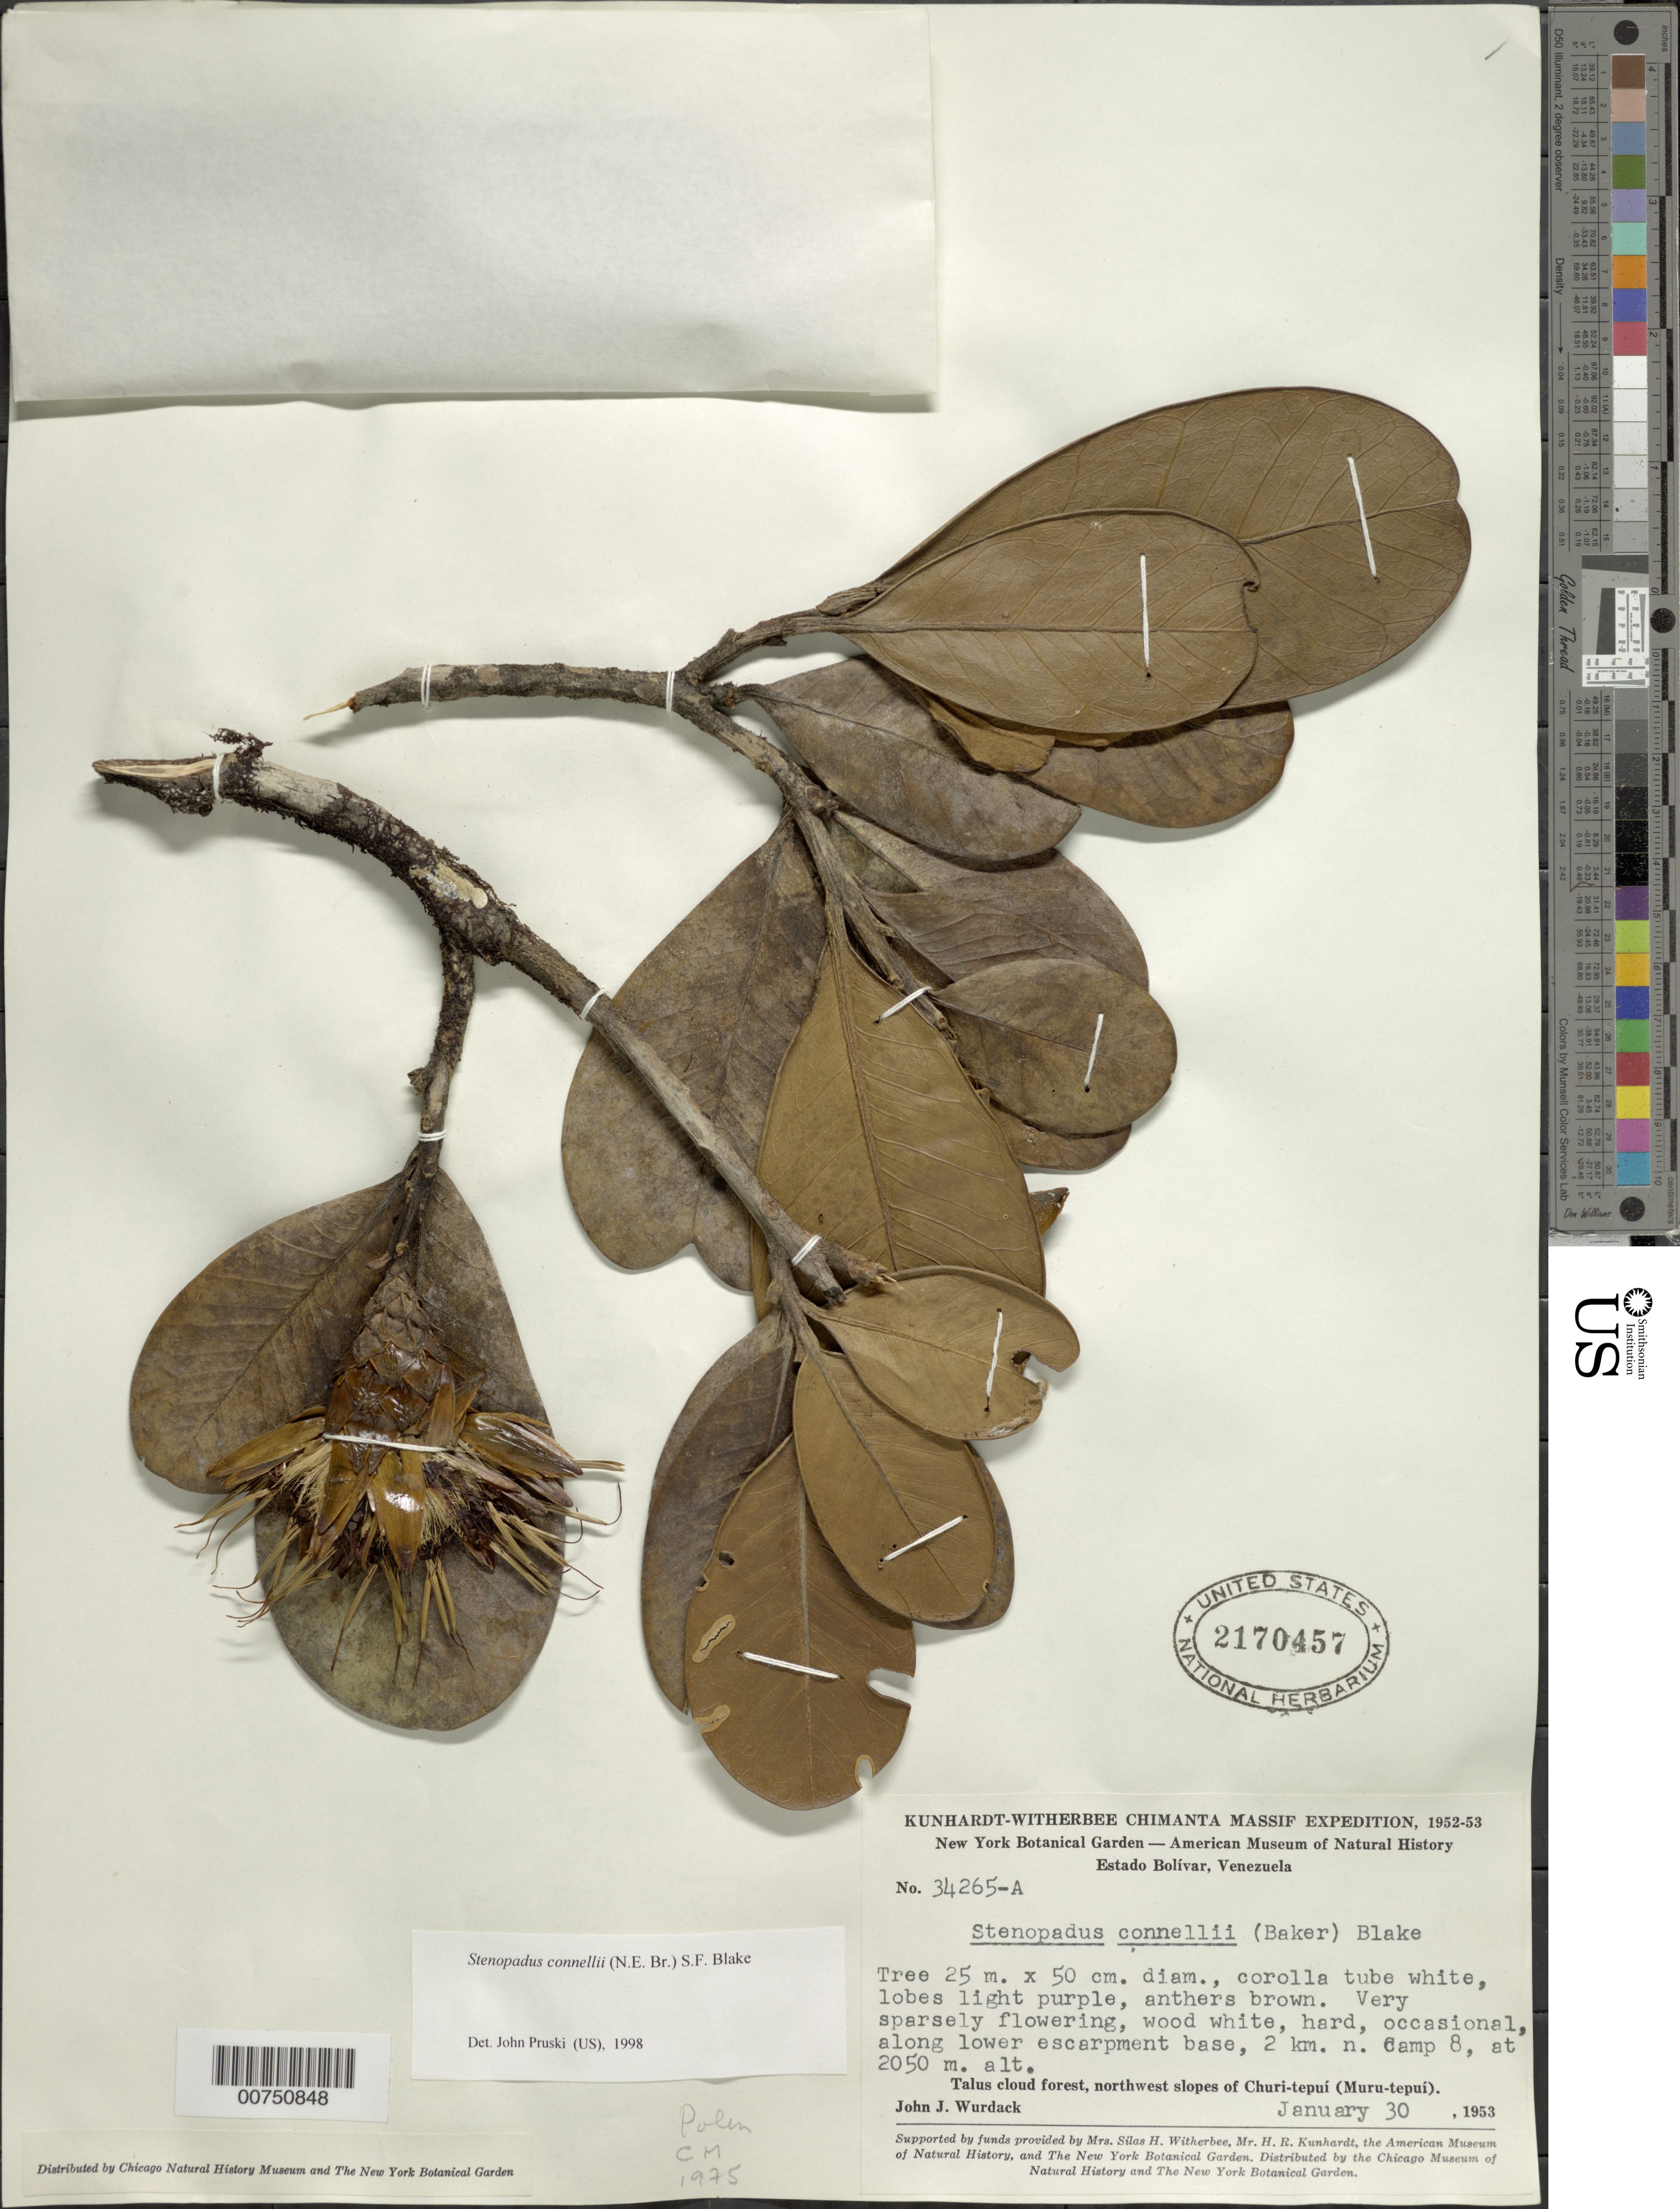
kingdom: Plantae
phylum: Tracheophyta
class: Magnoliopsida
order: Asterales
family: Asteraceae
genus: Stenopadus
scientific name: Stenopadus connellii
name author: (N.E. Br.) S.F. Blake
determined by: Pruski, J. F.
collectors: J. J. Wurdack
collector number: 34265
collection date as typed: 30-Jan-53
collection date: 1953-01-30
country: Venezuela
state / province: Bolívar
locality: Churi-tepuí (Muru-tepuí), 2 km N of Camp 8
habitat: Lower escarpment base. Talus cloud forest. Northwest slopes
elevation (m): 2050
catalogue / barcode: US 2170457